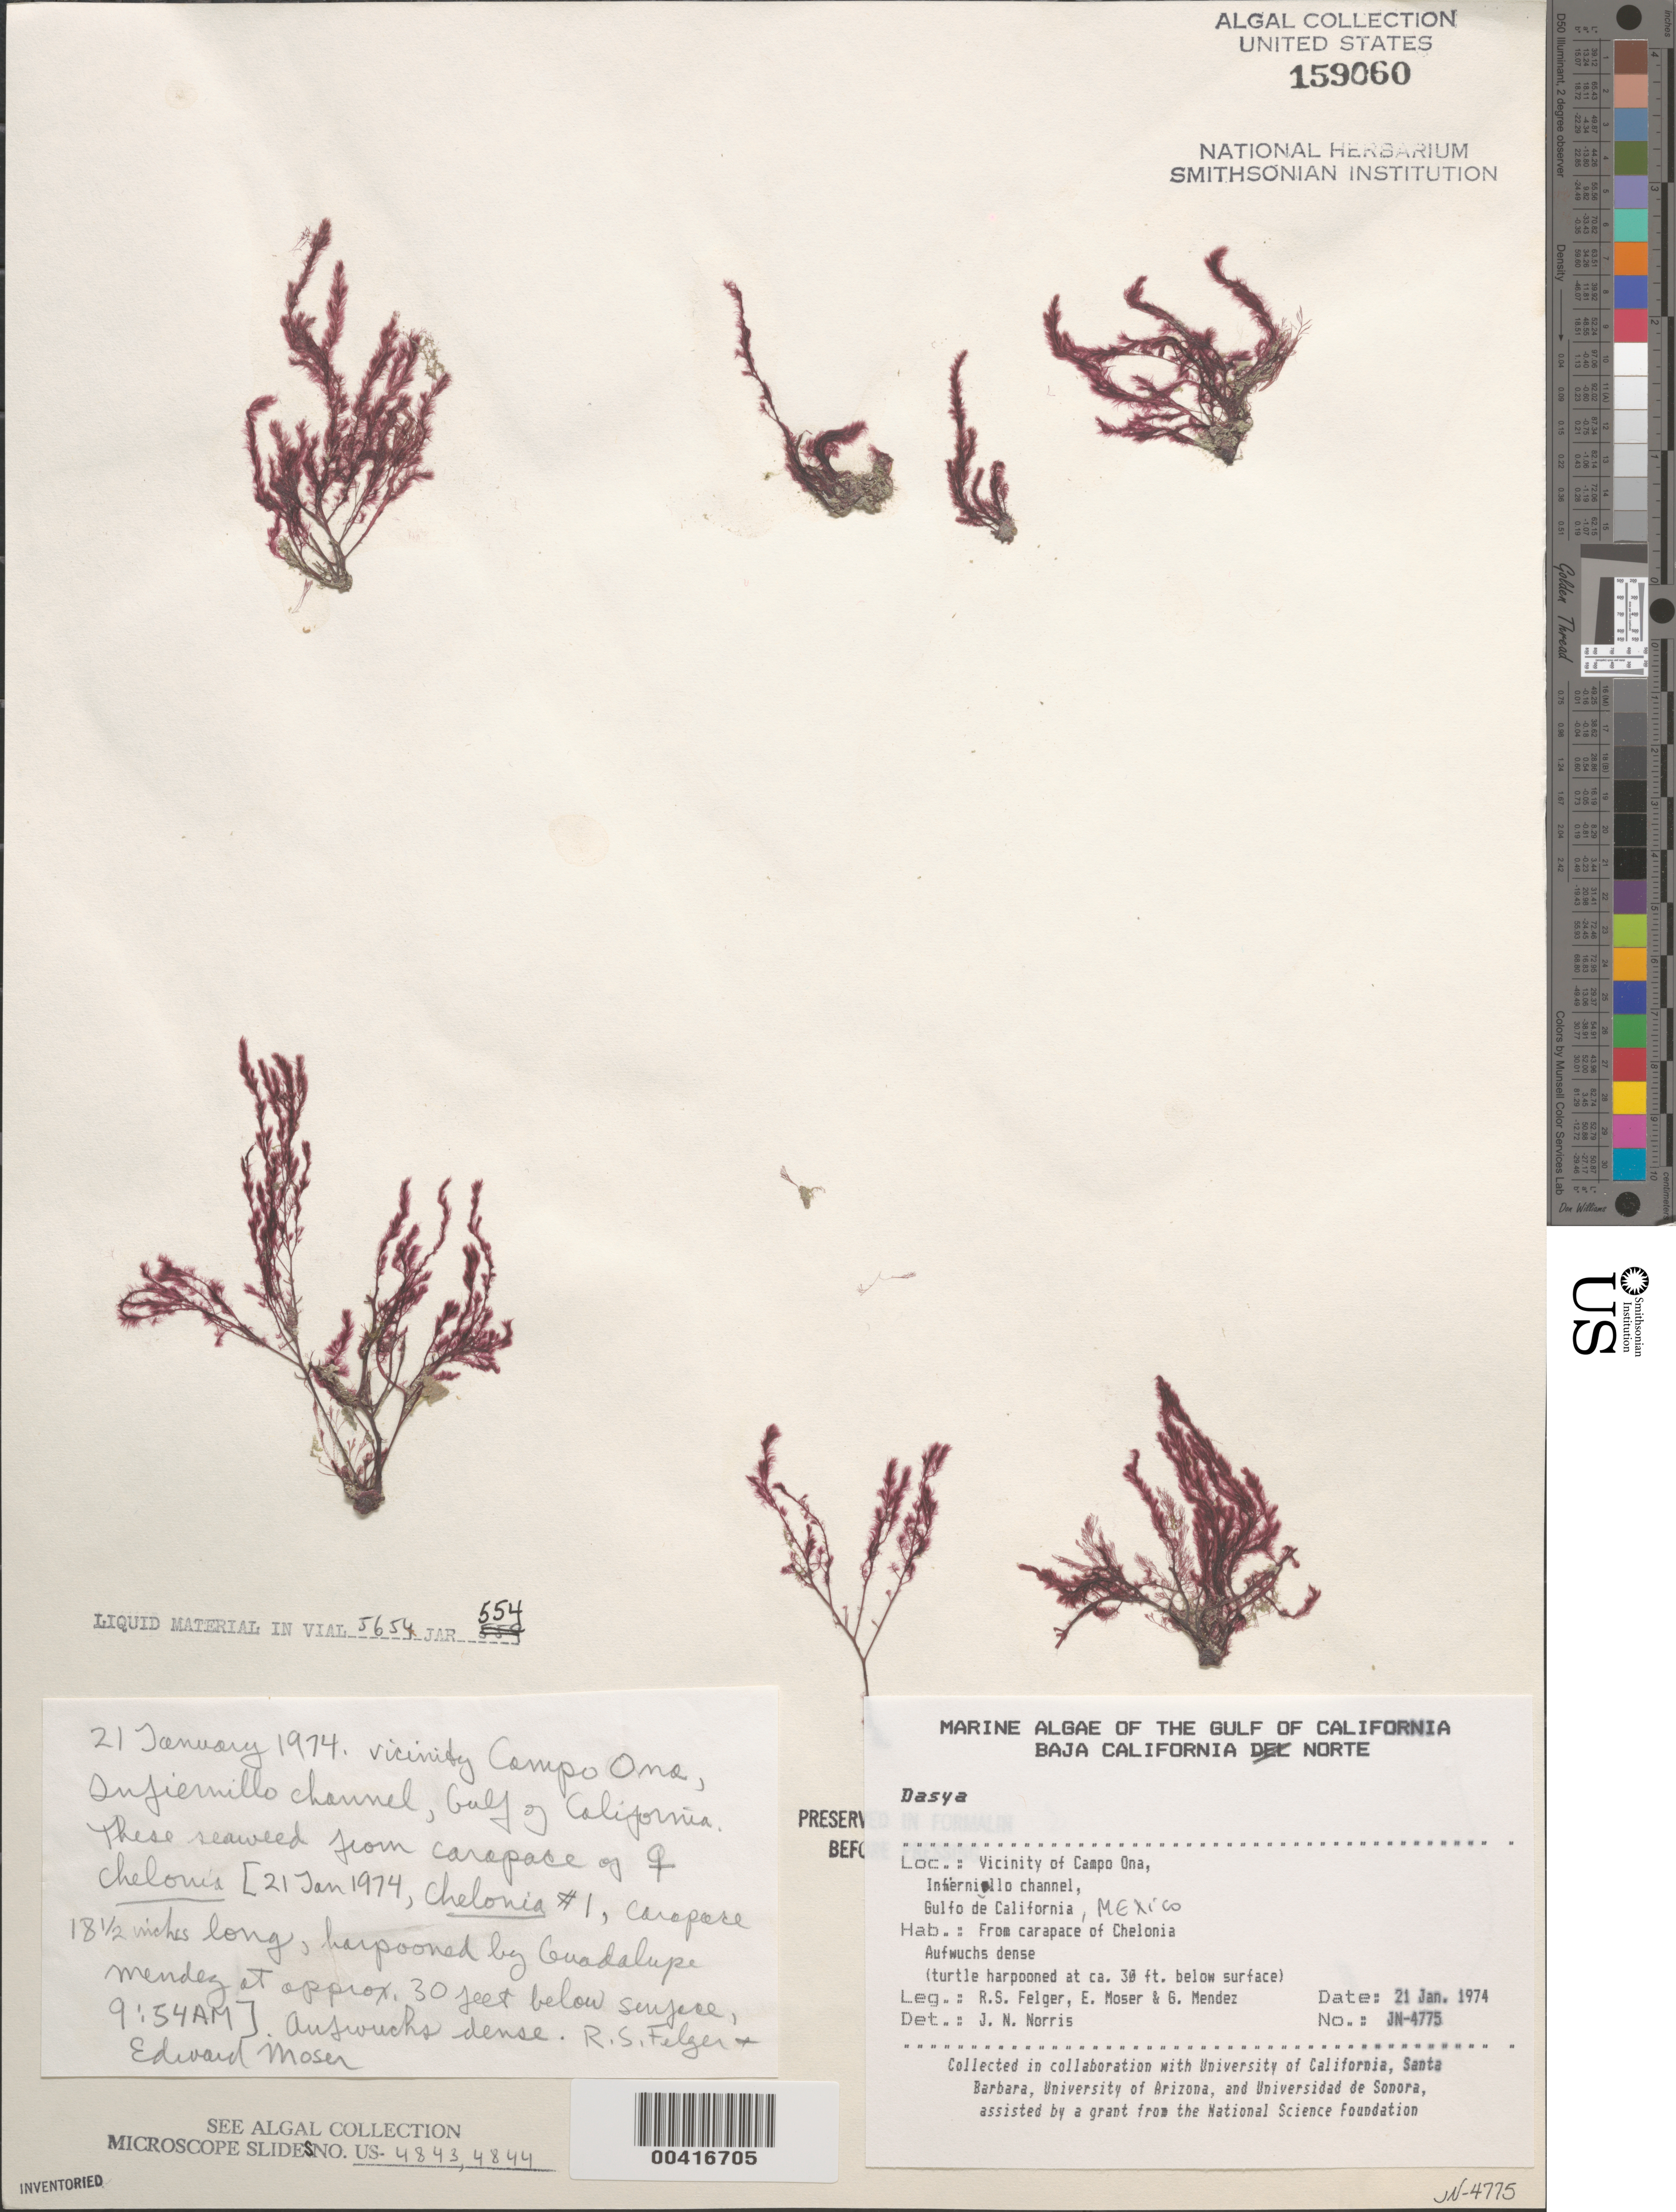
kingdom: Plantae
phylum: Rhodophyta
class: Florideophyceae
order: Ceramiales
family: Dasyaceae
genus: Dasya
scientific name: Dasya sp.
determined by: Norris, James N.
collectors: R. S. Felger, E. Moser & G. Mendez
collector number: JN-4775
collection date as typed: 21 Jan 1974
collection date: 1974-01-21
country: Mexico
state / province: Baja California Norte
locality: Campo Ono area, Infiernillo Channel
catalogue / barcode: US 159060